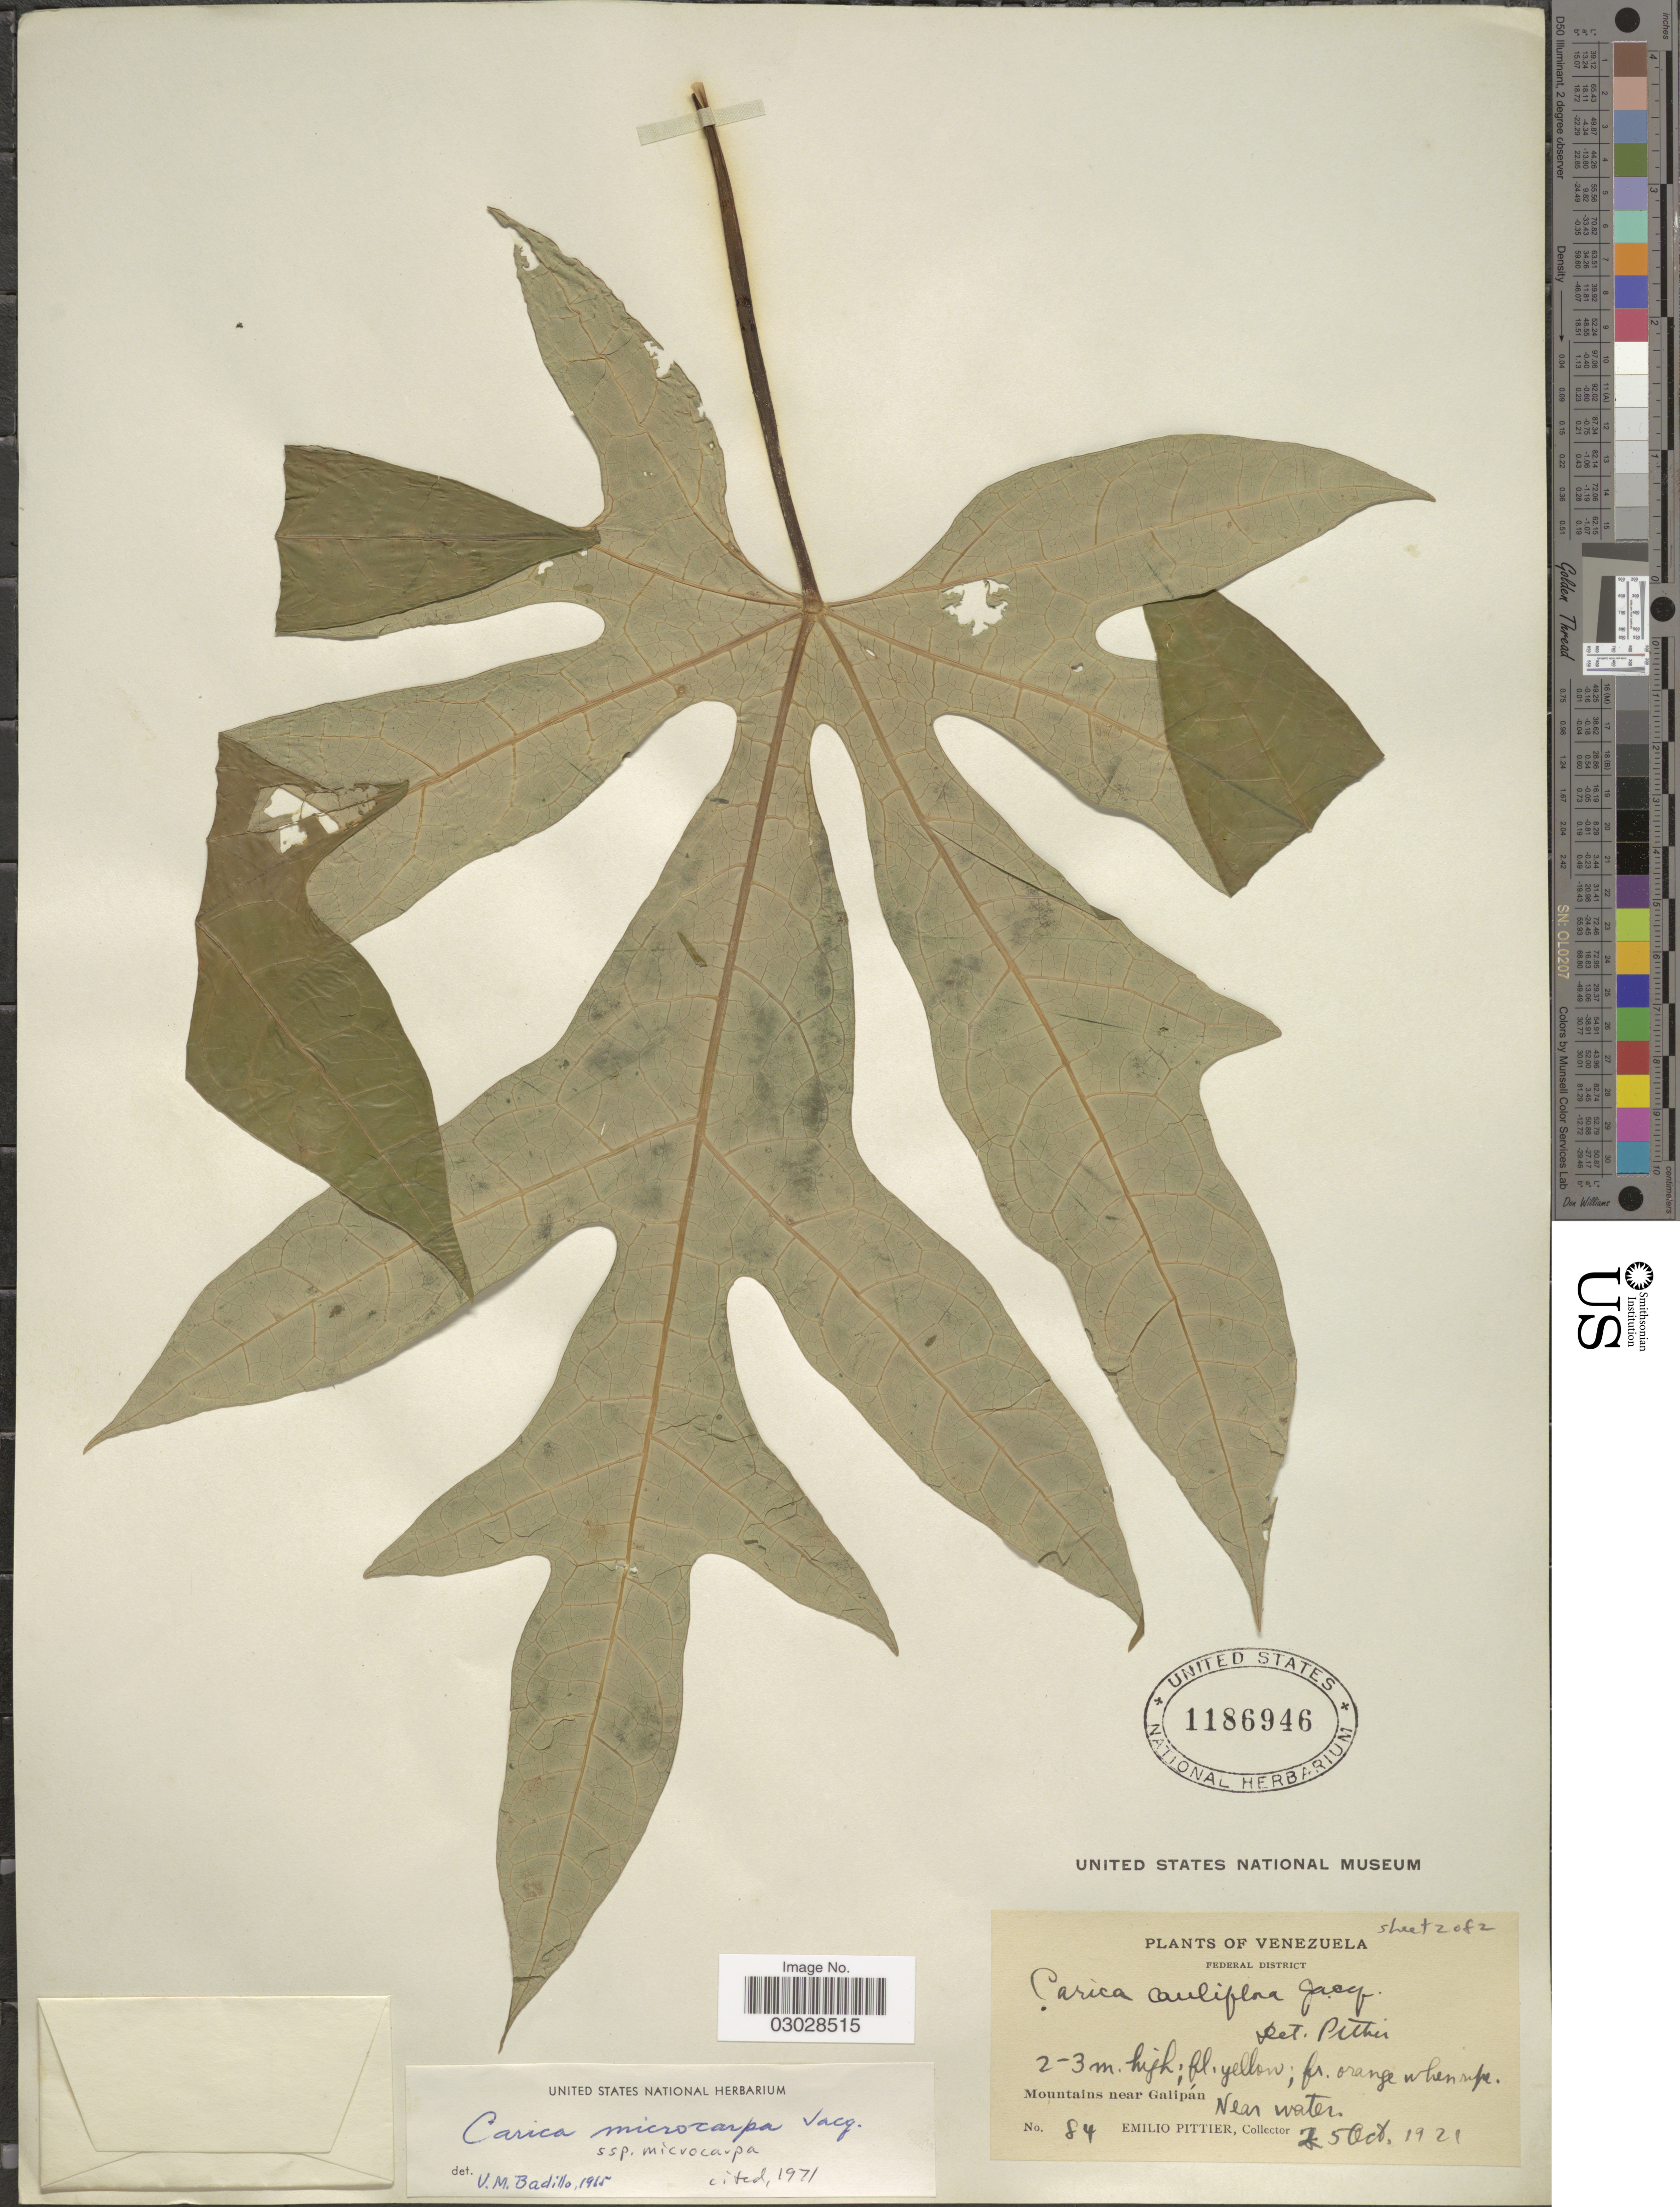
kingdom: Plantae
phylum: Tracheophyta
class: Magnoliopsida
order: Brassicales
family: Caricaceae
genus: Vasconcellea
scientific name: Vasconcellea microcarpa subsp. microcarpa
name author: (Jacq.) A. DC.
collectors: E. Pittier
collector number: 84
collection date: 1921-10-25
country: Venezuela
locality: Federal District, Mountains near Galipan, Near water.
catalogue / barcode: US 1186946